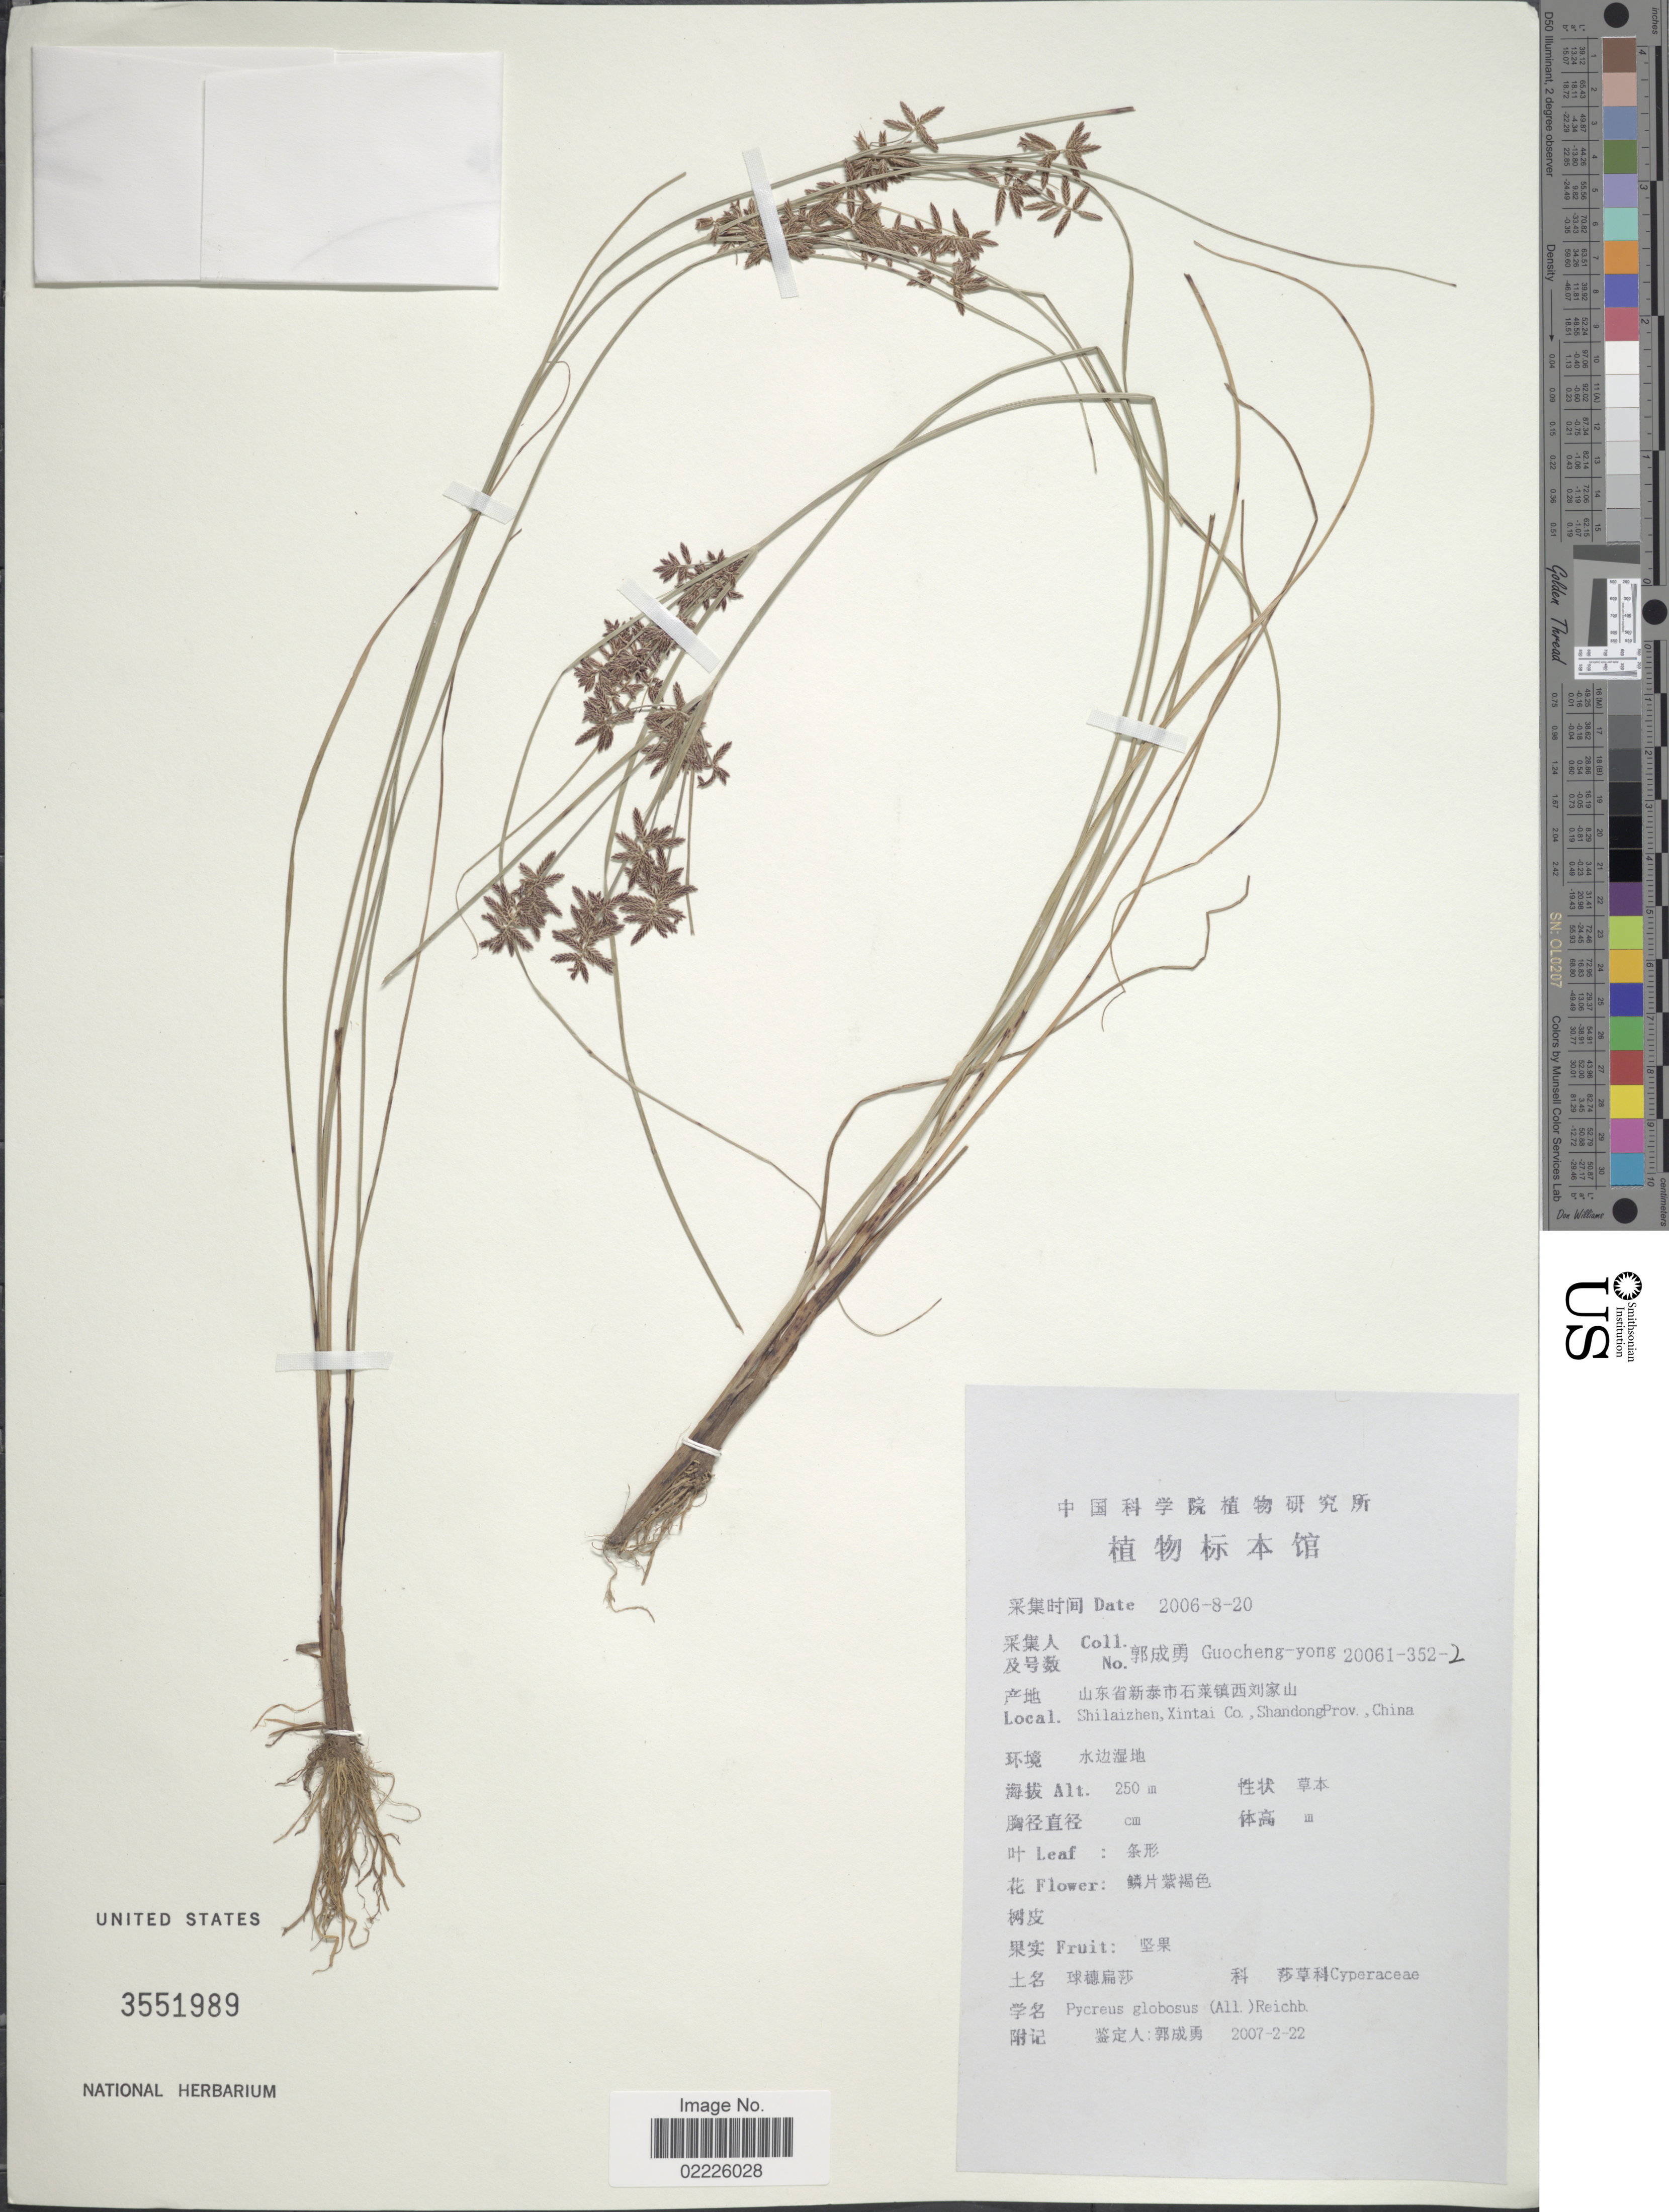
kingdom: Plantae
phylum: Tracheophyta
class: Liliopsida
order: Poales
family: Cyperaceae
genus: Cyperus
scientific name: Cyperus flavidus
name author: Retz.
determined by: Strong, Mark T., (BOT), Smithsonian Institution - National Museum of Natural History (UNITED STATES)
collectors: Guo cheng-yong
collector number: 200613522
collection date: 2006-08-20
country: China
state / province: Shandong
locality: Shilaizben, Xintai Co., Shandong, Prov. China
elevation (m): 250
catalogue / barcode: US 3551989